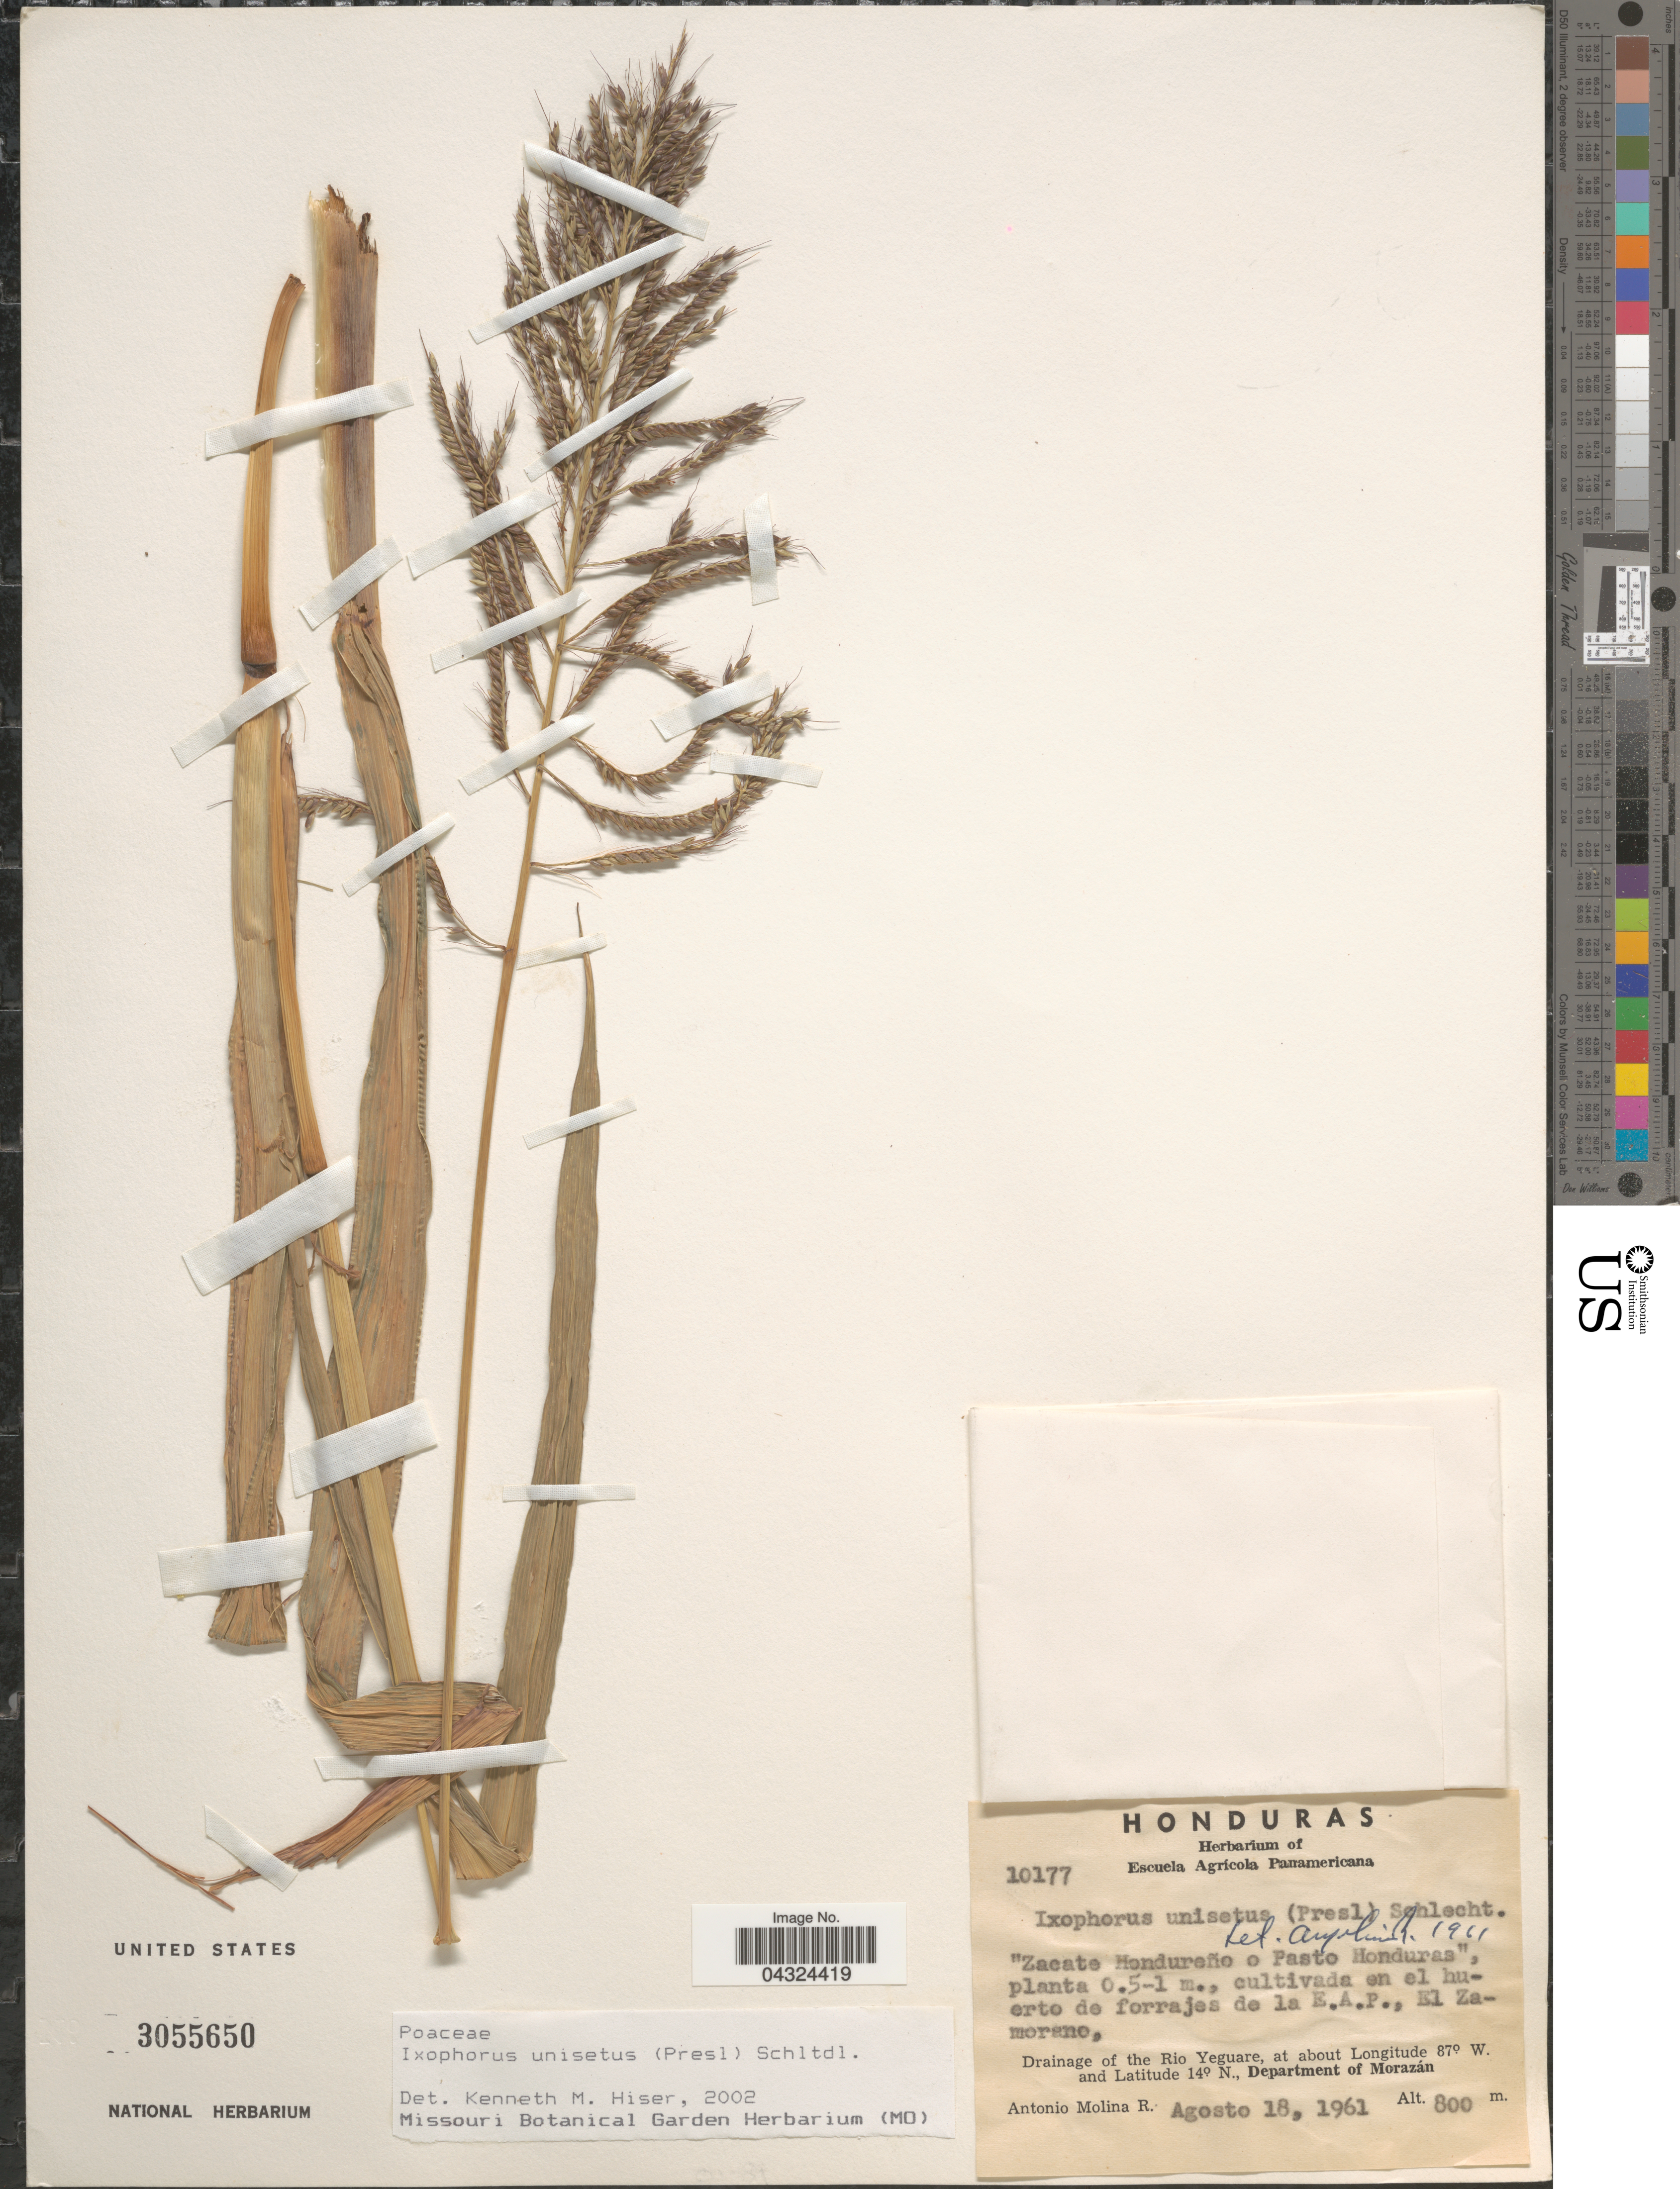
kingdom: Plantae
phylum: Tracheophyta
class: Liliopsida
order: Poales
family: Poaceae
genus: Ixophorus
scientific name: Ixophorus unisetus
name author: (J. Presl) Schltdl.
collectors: A. Molina R.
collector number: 10177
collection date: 1961-08-18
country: Honduras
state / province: Fco. Morazán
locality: En el huerto de forrajes de la E.A.P., El Zamorano, Drainage of the Rio Yeguare, Department of Morazán.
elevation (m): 800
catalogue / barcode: US 3055650